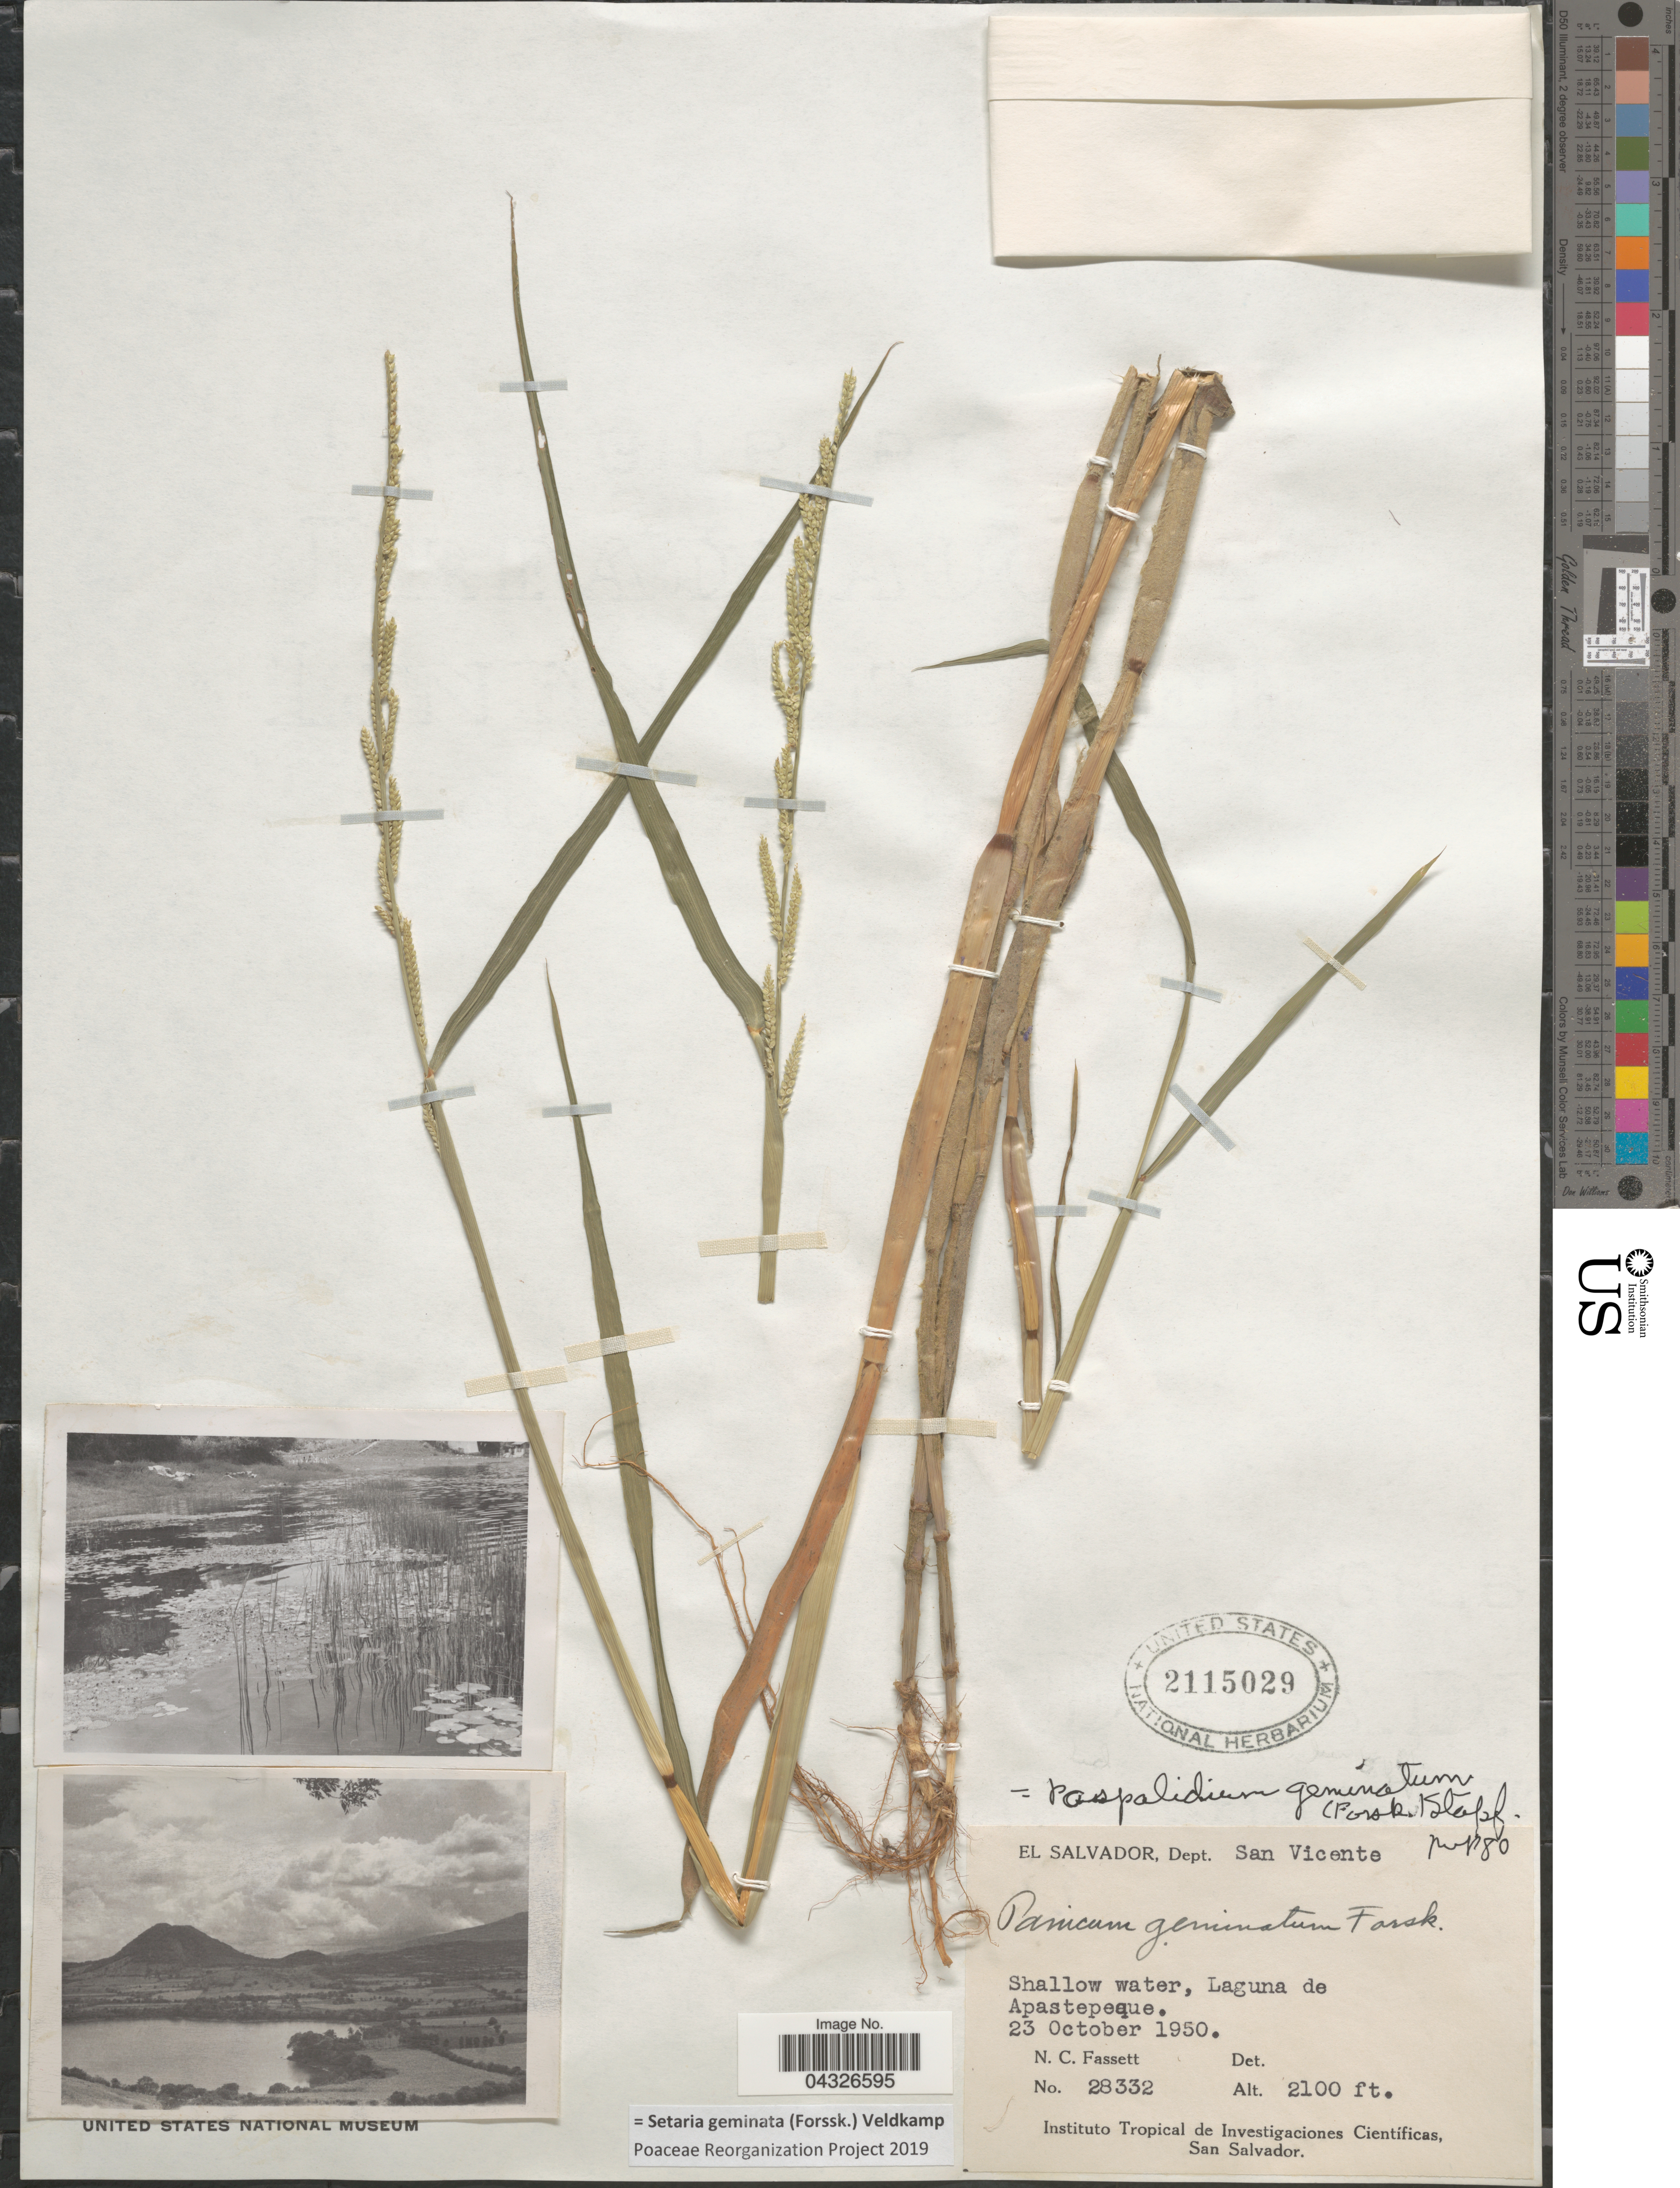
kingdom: Plantae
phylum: Tracheophyta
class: Liliopsida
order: Poales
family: Poaceae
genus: Setaria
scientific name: Setaria geminata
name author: (Forssk.) Veldkamp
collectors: N. C. Fassett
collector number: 28332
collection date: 1950-10-23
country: El Salvador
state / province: San Vincente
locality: Dept. San Vicente. Shallow water, Laguna de Apastepeque.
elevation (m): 640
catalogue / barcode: US 2115029